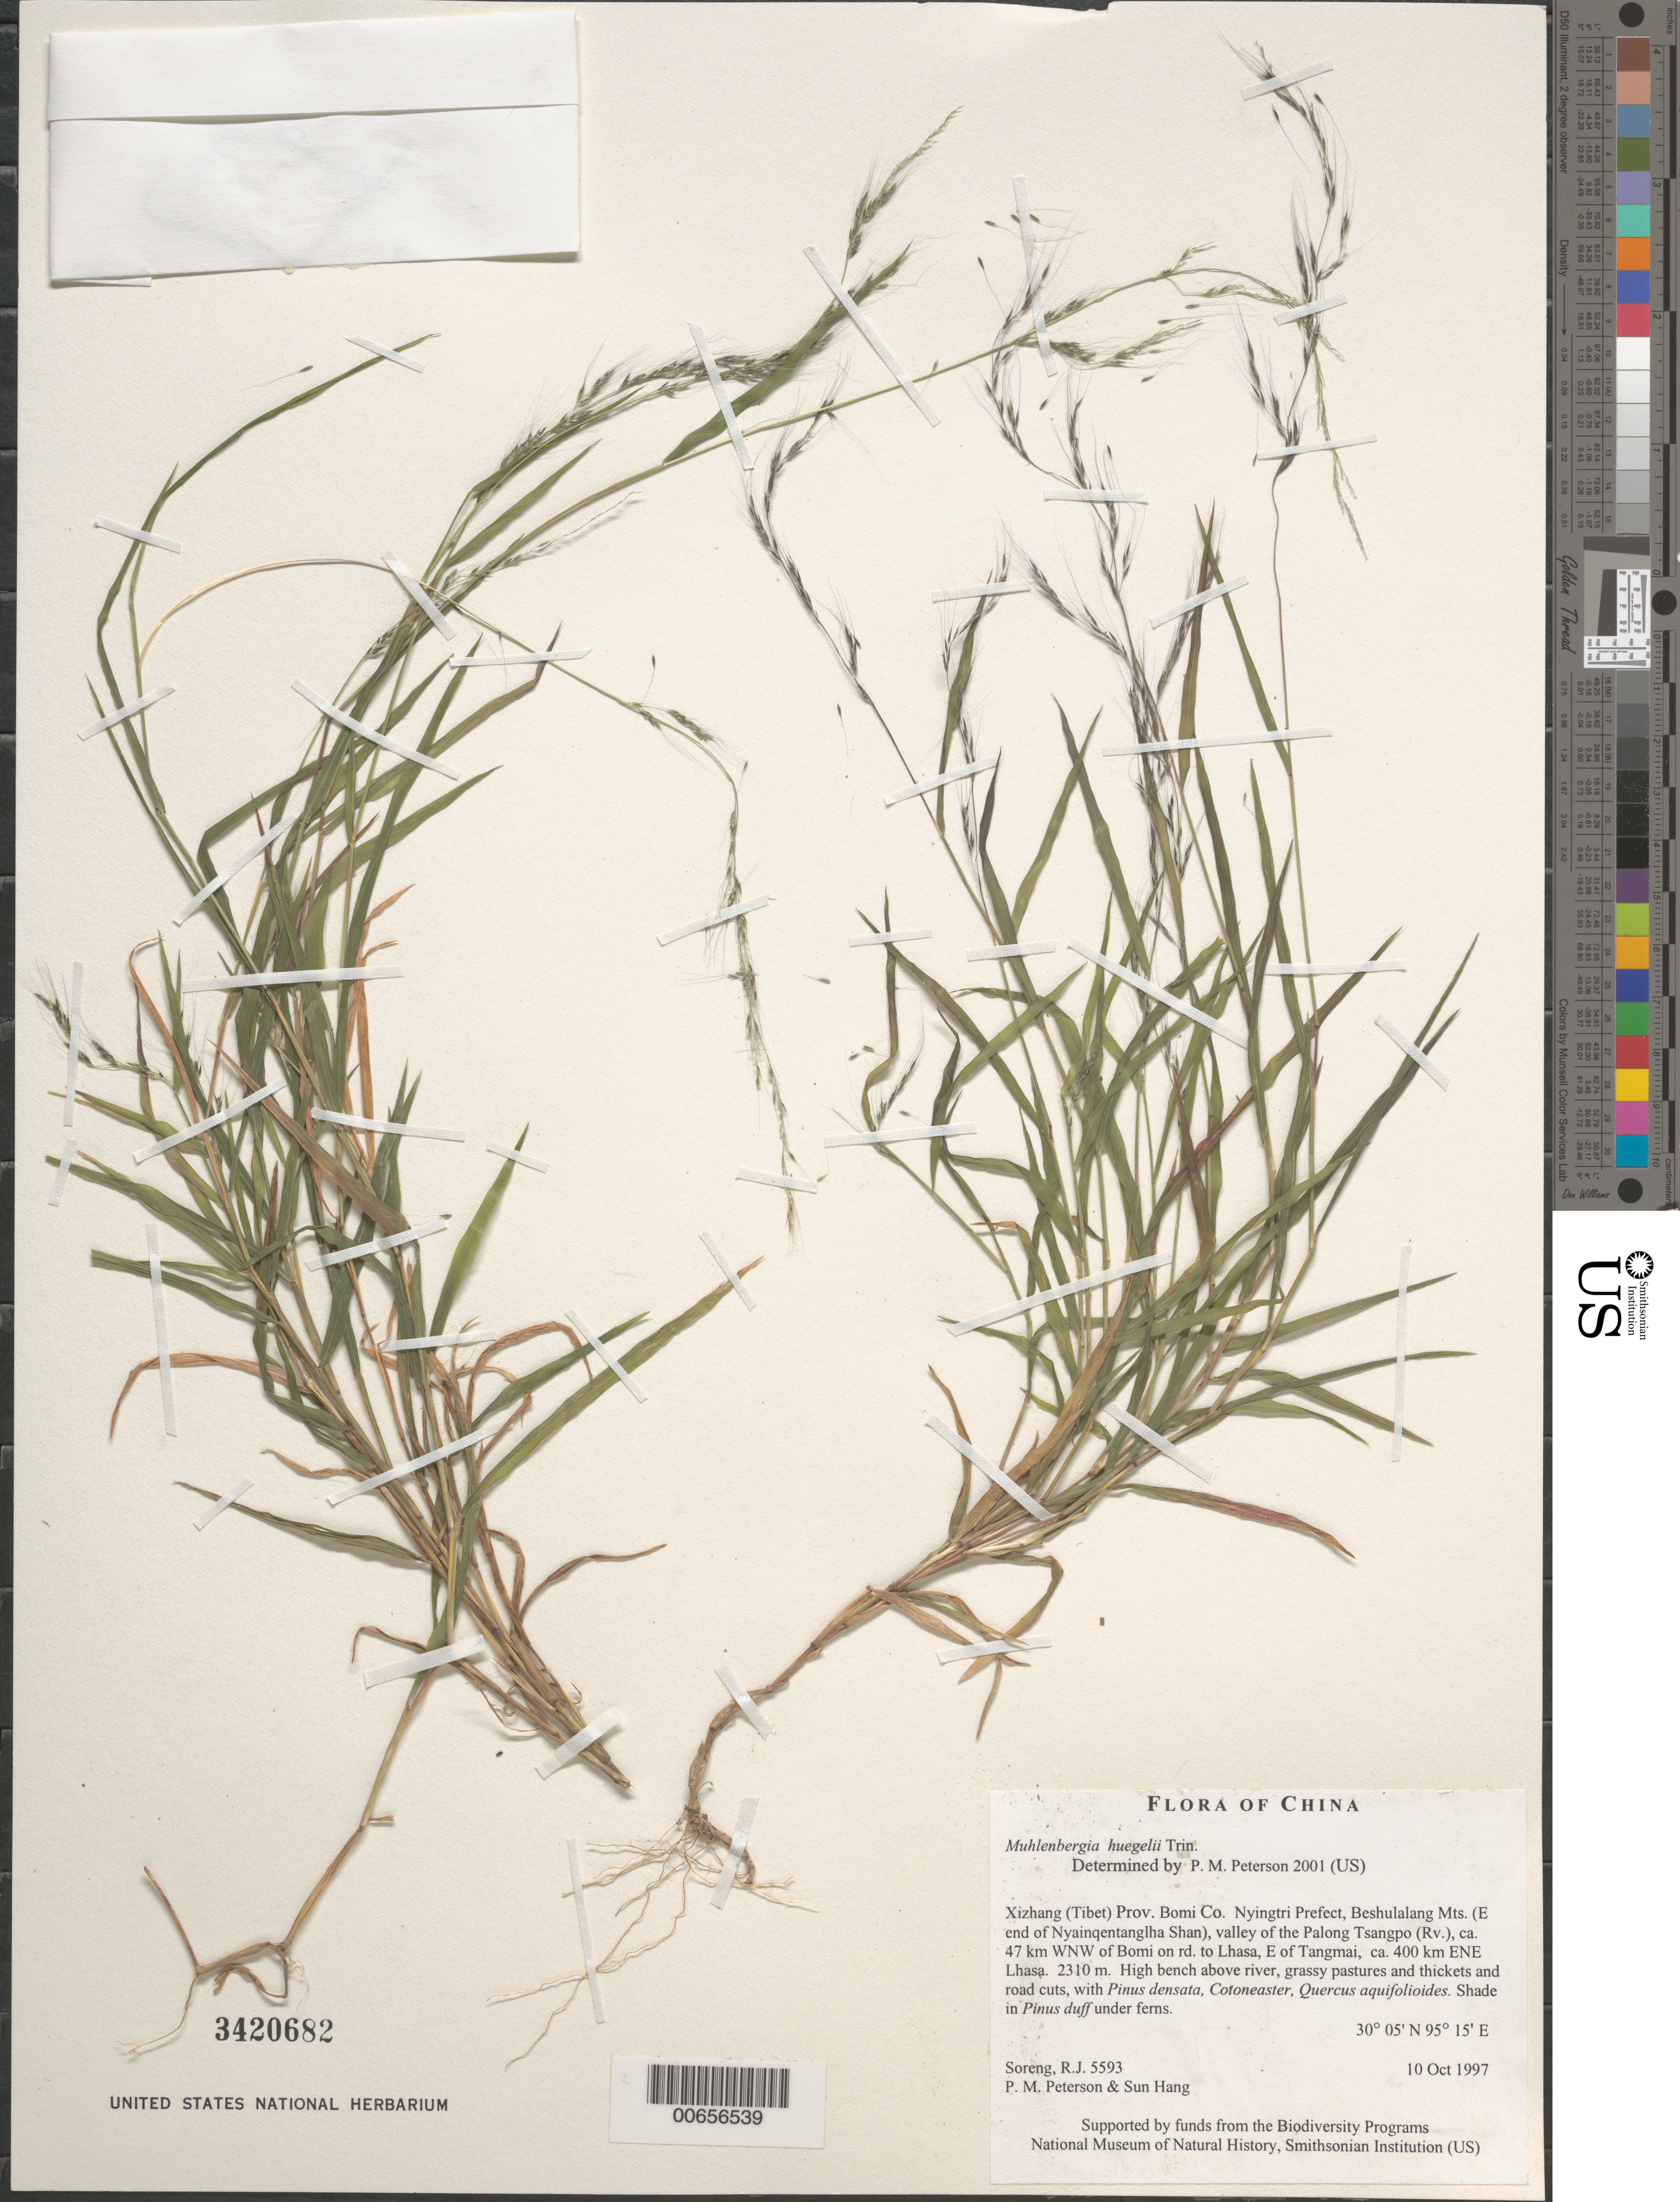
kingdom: Plantae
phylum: Tracheophyta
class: Liliopsida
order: Poales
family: Poaceae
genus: Muhlenbergia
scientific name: Muhlenbergia huegelii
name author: Trin.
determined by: Peterson, Paul M., (BOT), Smithsonian Institution - National Museum of Natural History (UNITED STATES)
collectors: R. J. Soreng, P. M. Peterson & Sun Hang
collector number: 5593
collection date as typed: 10 Oct 1997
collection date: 1997-10-10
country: China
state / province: Xizang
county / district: Bomi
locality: Nyingtri Prefect, Beshulalang Mts. (E end of Nyainqentanglha Shan), valley of the Palong Tsangpo (Rv.), ca. 47 km WNW of Bomi on rd. to Lhasa, E of Tangmai, ca. 400 km ENE Lhasa.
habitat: High bench above river, grassy pastures and thickets and road cuts, with Pinus densata, Cotoneaster, Quercus aquifolioides, C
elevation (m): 2310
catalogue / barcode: US 3420682